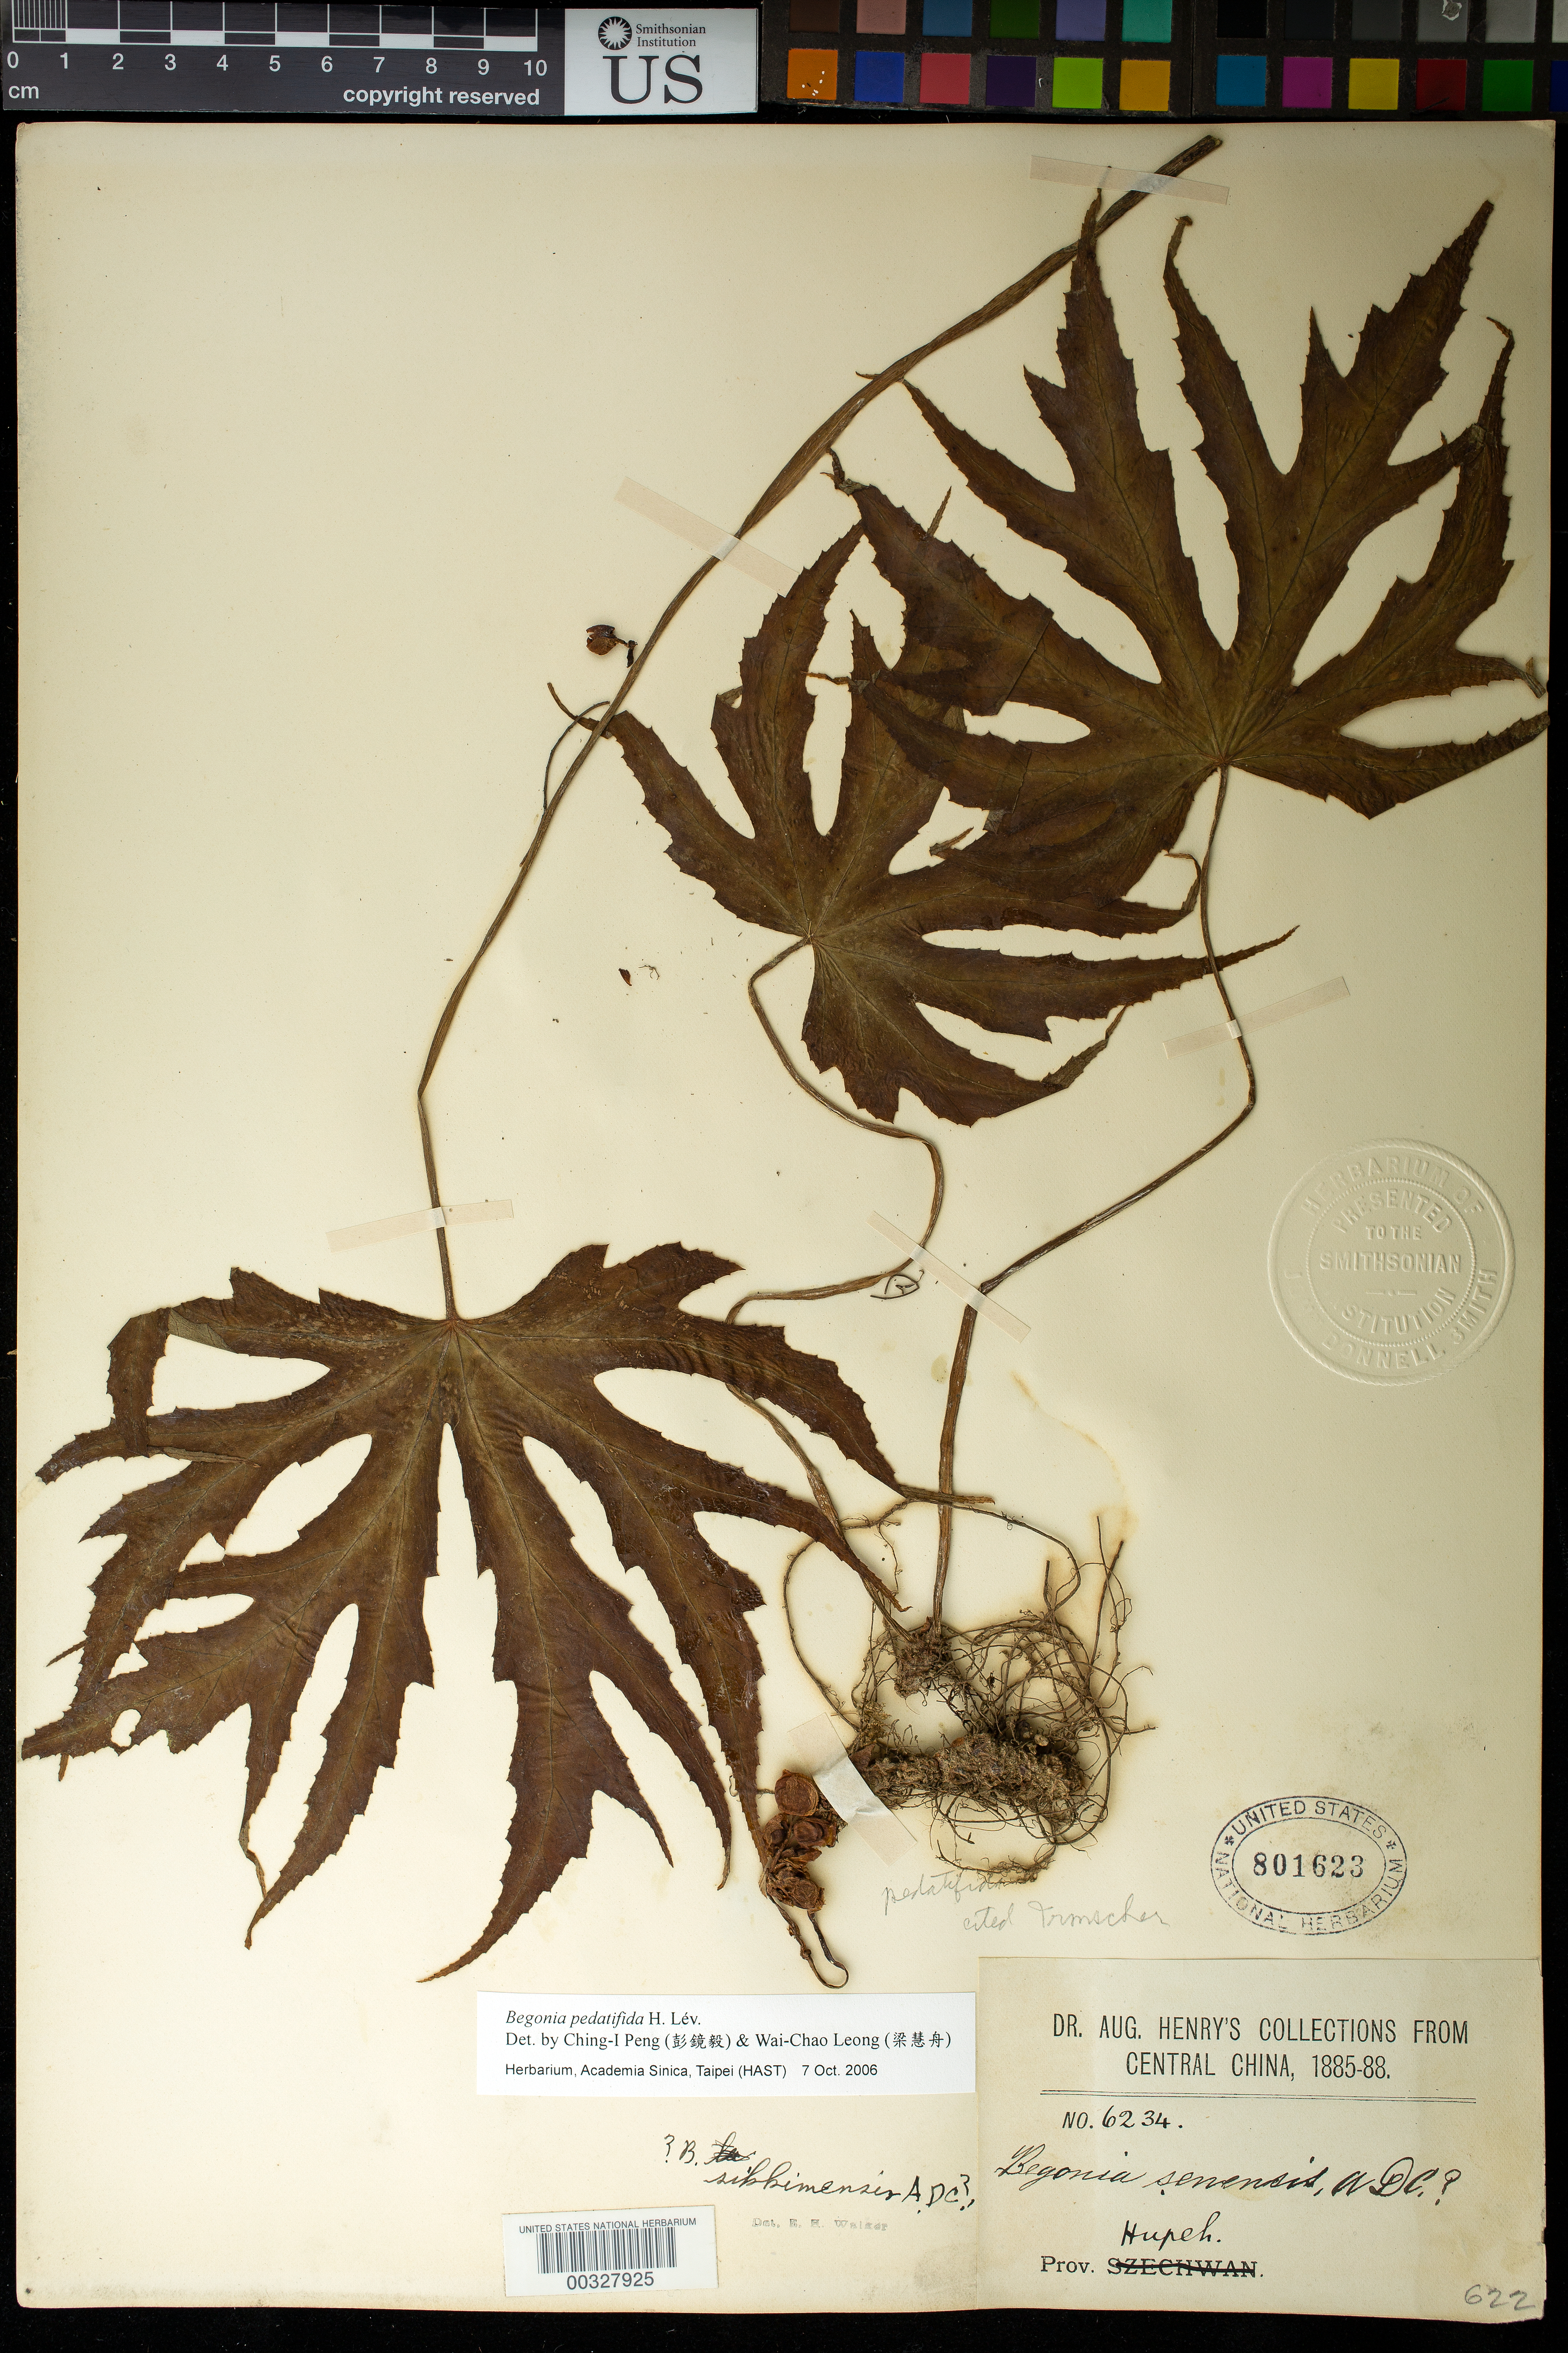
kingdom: Plantae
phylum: Tracheophyta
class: Magnoliopsida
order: Cucurbitales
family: Begoniaceae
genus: Begonia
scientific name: Begonia pedatifida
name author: H. Lév.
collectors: A. Henry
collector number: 6234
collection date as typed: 1885 to -- -- 1888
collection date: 1885/1888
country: China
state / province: Hubei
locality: Prov. Hupeh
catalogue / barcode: US 801623